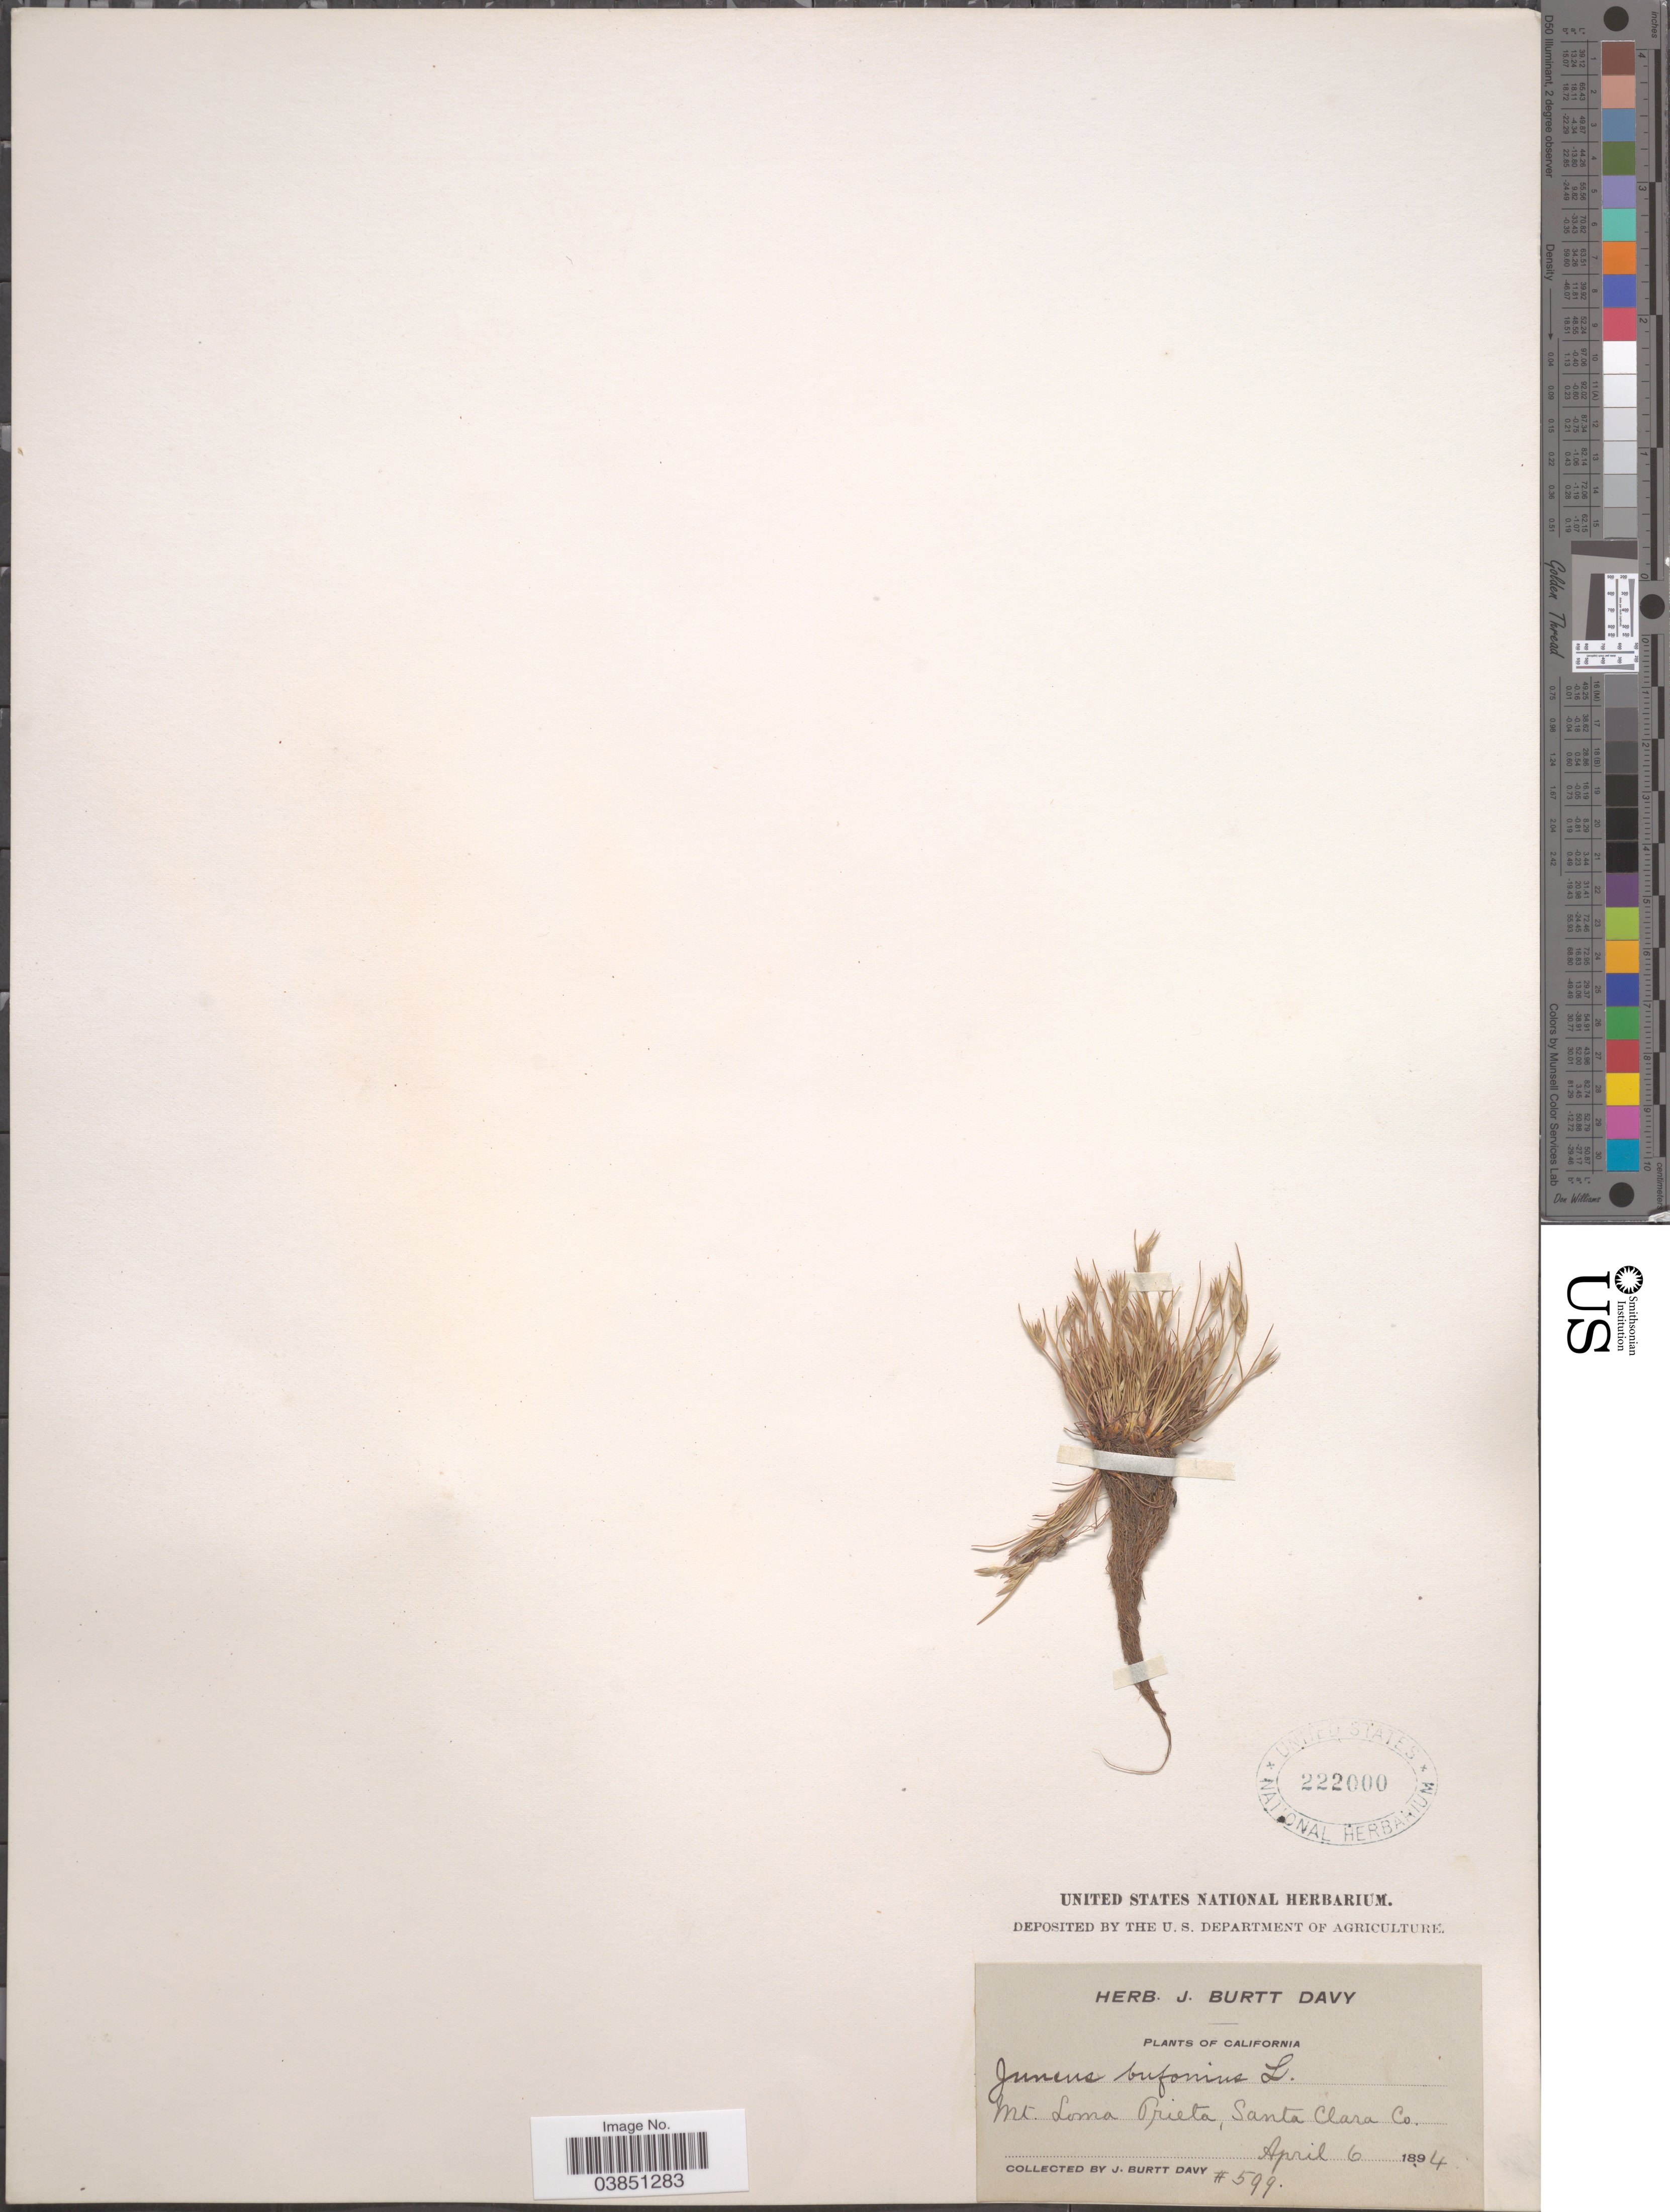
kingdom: Plantae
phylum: Tracheophyta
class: Liliopsida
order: Poales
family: Juncaceae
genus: Juncus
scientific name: Juncus bufonius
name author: L.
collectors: J. Burtt Davy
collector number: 599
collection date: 1894-04-06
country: United States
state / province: California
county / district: Santa Clara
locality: Mt. Loma Prieta, Santa Clara Co.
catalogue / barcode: US 222000